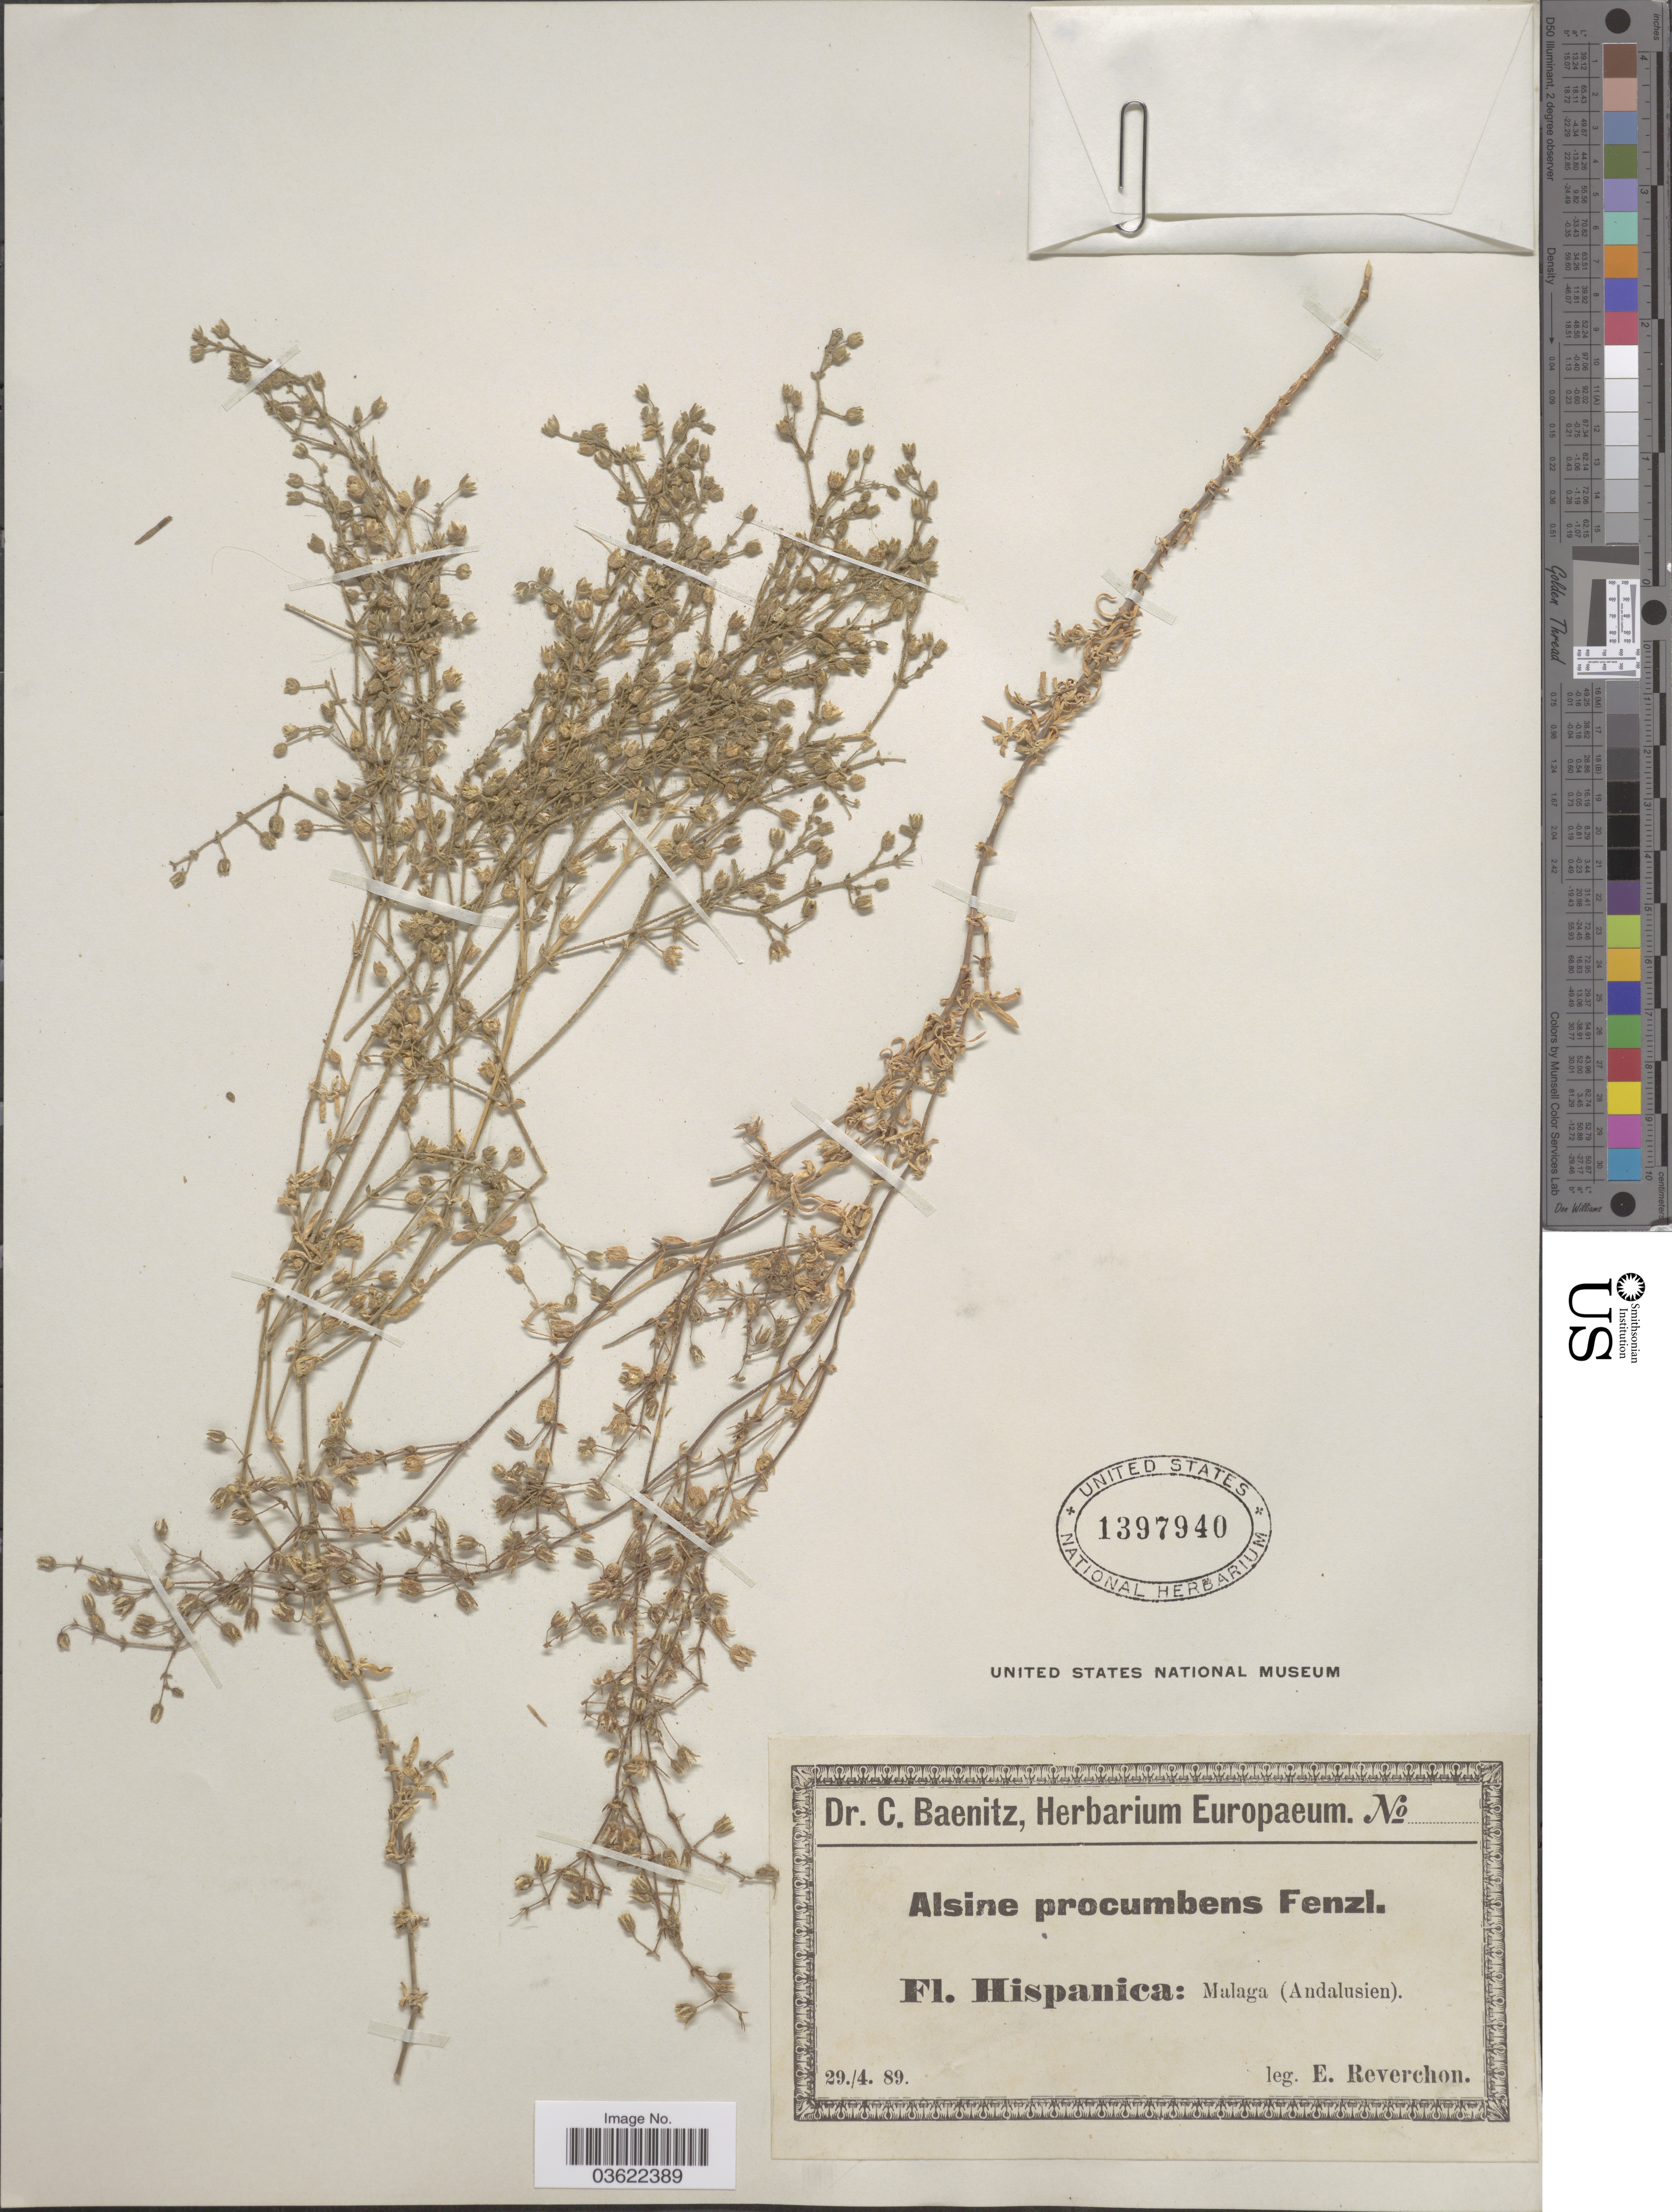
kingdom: Plantae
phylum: Tracheophyta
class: Magnoliopsida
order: Caryophyllales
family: Caryophyllaceae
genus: Arenaria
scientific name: Arenaria procumbens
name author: Vahl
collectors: E. Reverchon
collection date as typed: Transcribed d/m/y: 29/4/89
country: Spain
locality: Hispanica: Malaga (Andalusien).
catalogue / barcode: US 1397940